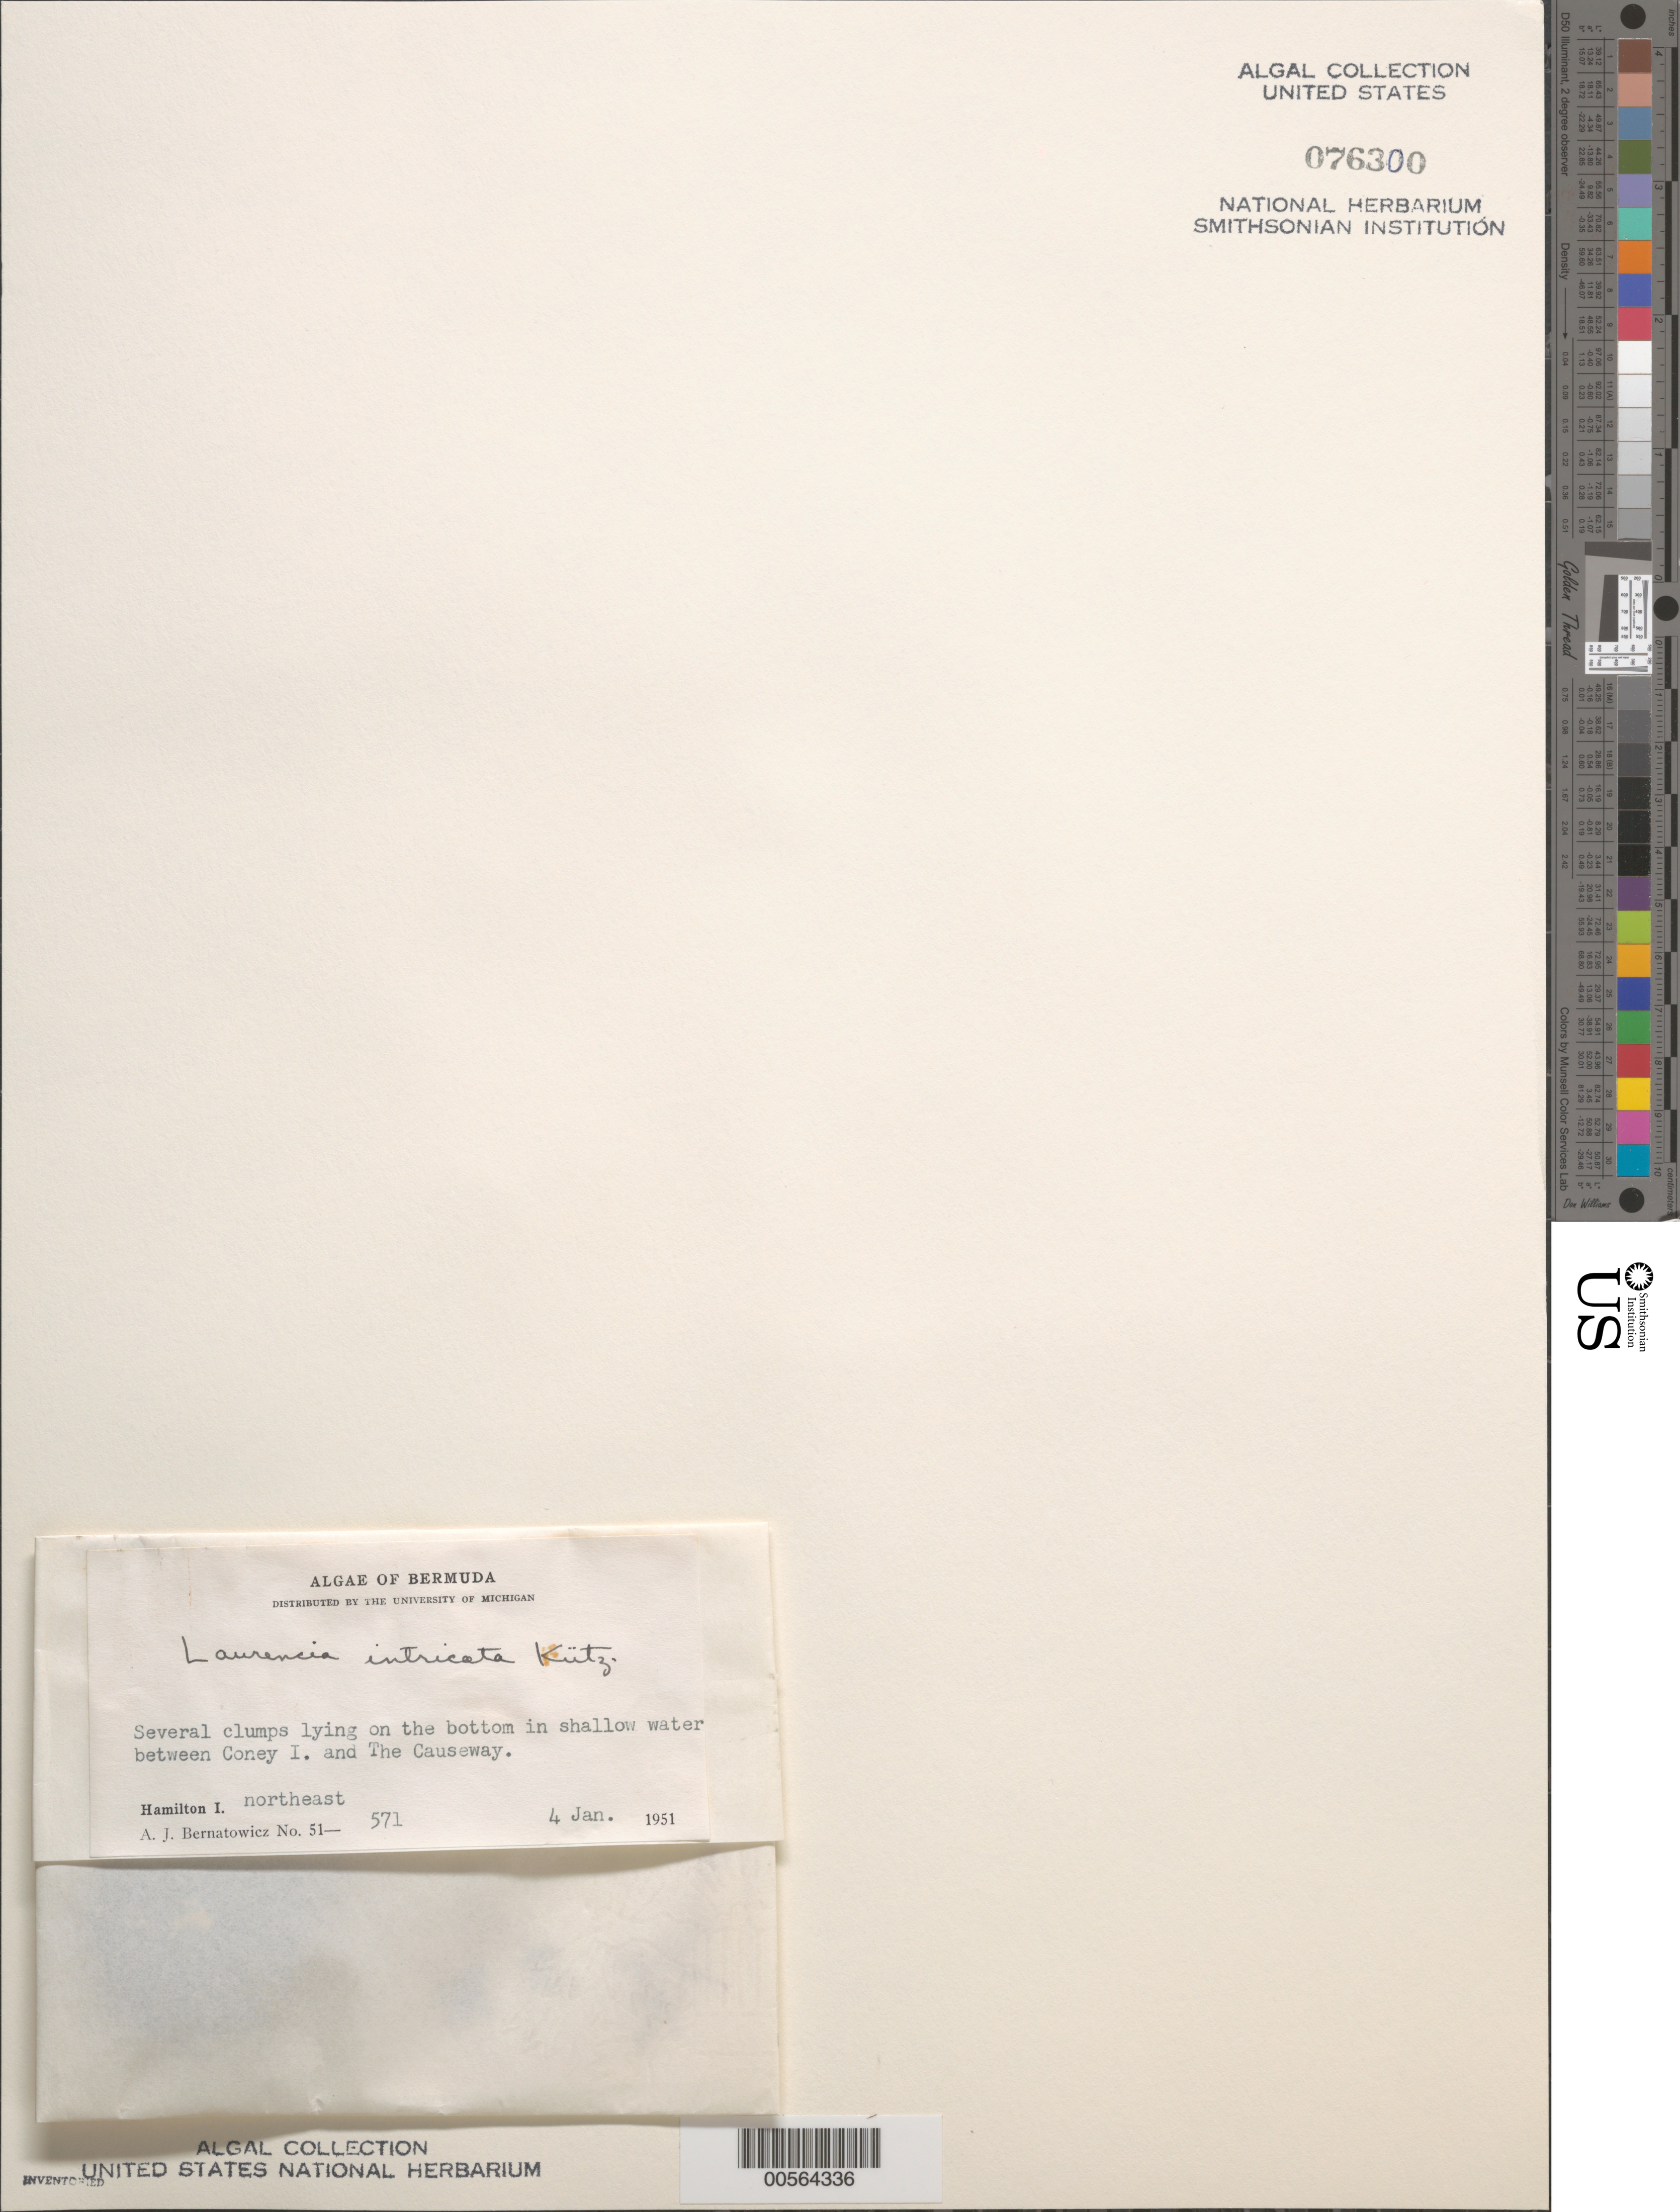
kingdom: Plantae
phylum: Rhodophyta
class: Florideophyceae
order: Ceramiales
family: Rhodomelaceae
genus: Laurencia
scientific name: Laurencia intricata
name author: J.V.Lamouroux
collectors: A. Bernatowicz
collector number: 51-571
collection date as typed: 04 Jan 1951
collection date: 1951-01-04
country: Bermuda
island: Bermuda Island (Hamilton Island)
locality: Between Coney Island and Causeway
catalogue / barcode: US 76300